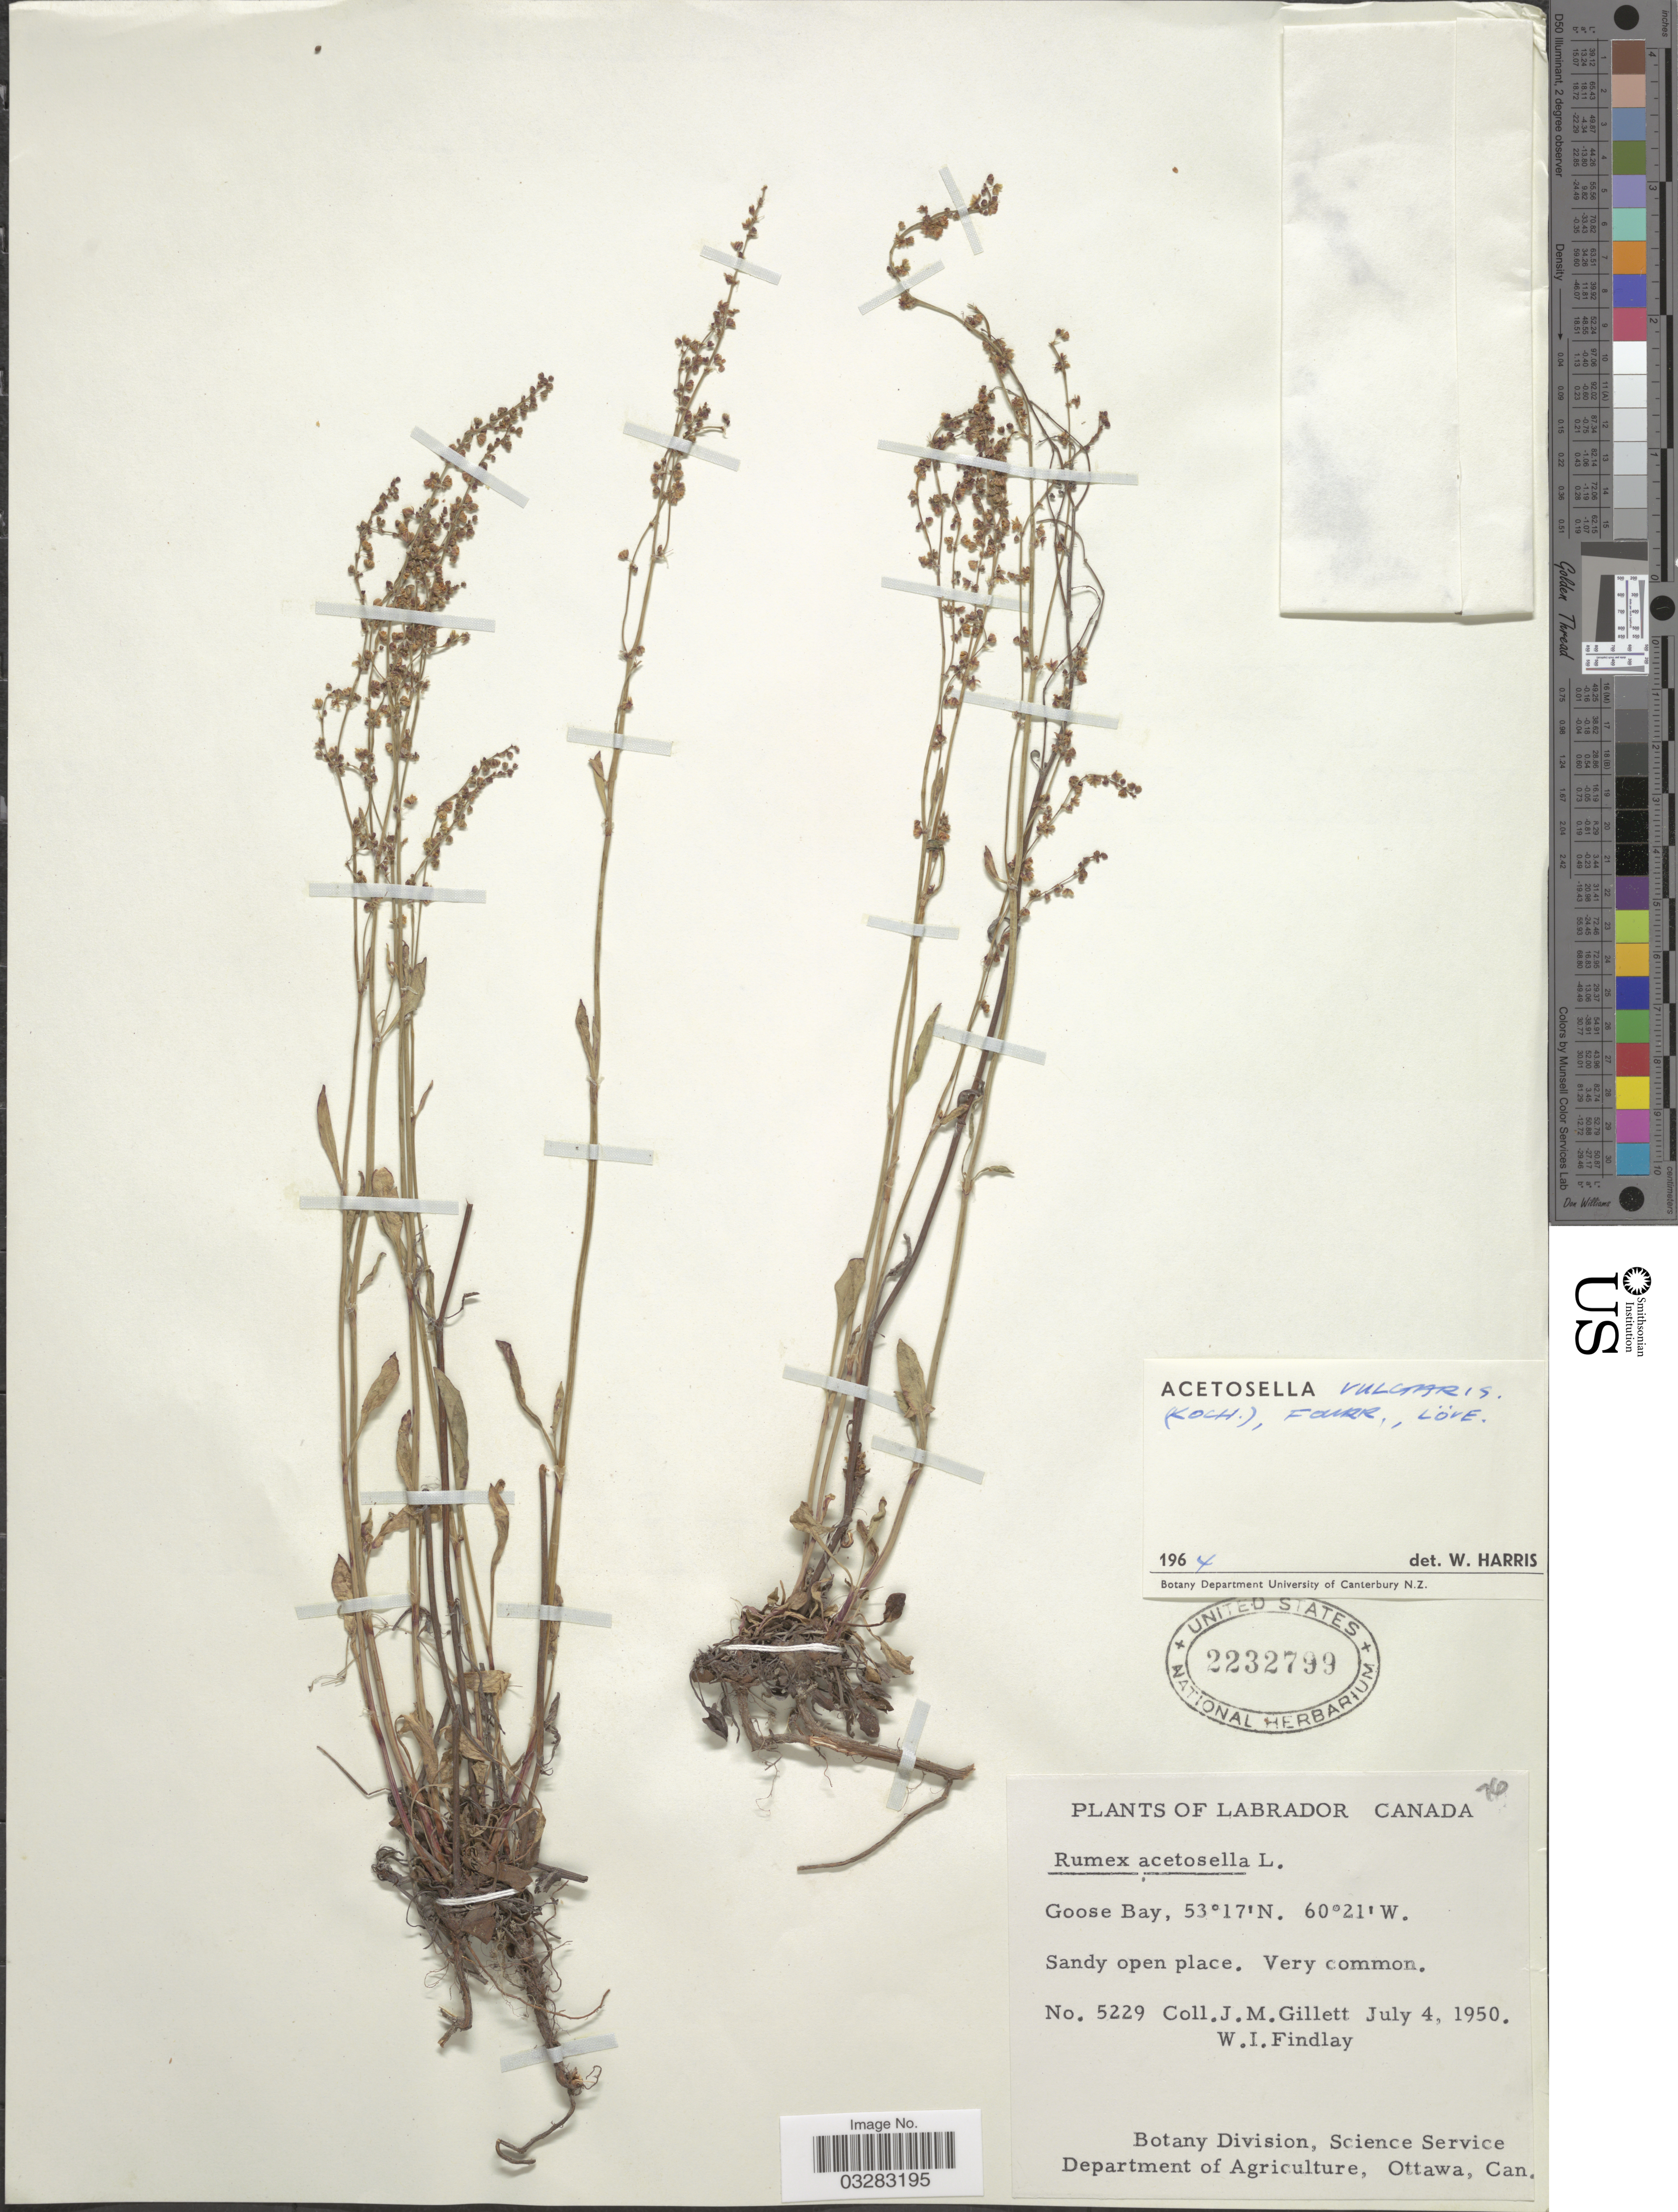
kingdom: Plantae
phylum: Tracheophyta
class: Magnoliopsida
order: Caryophyllales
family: Polygonaceae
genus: Rumex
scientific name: Rumex acetosella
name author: L.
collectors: J. M. Gillett & W. Findlay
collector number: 5229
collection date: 1950-07-04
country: Canada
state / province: Newfoundland and Labrador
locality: Labrador. Goose Bay.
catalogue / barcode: US 2232799